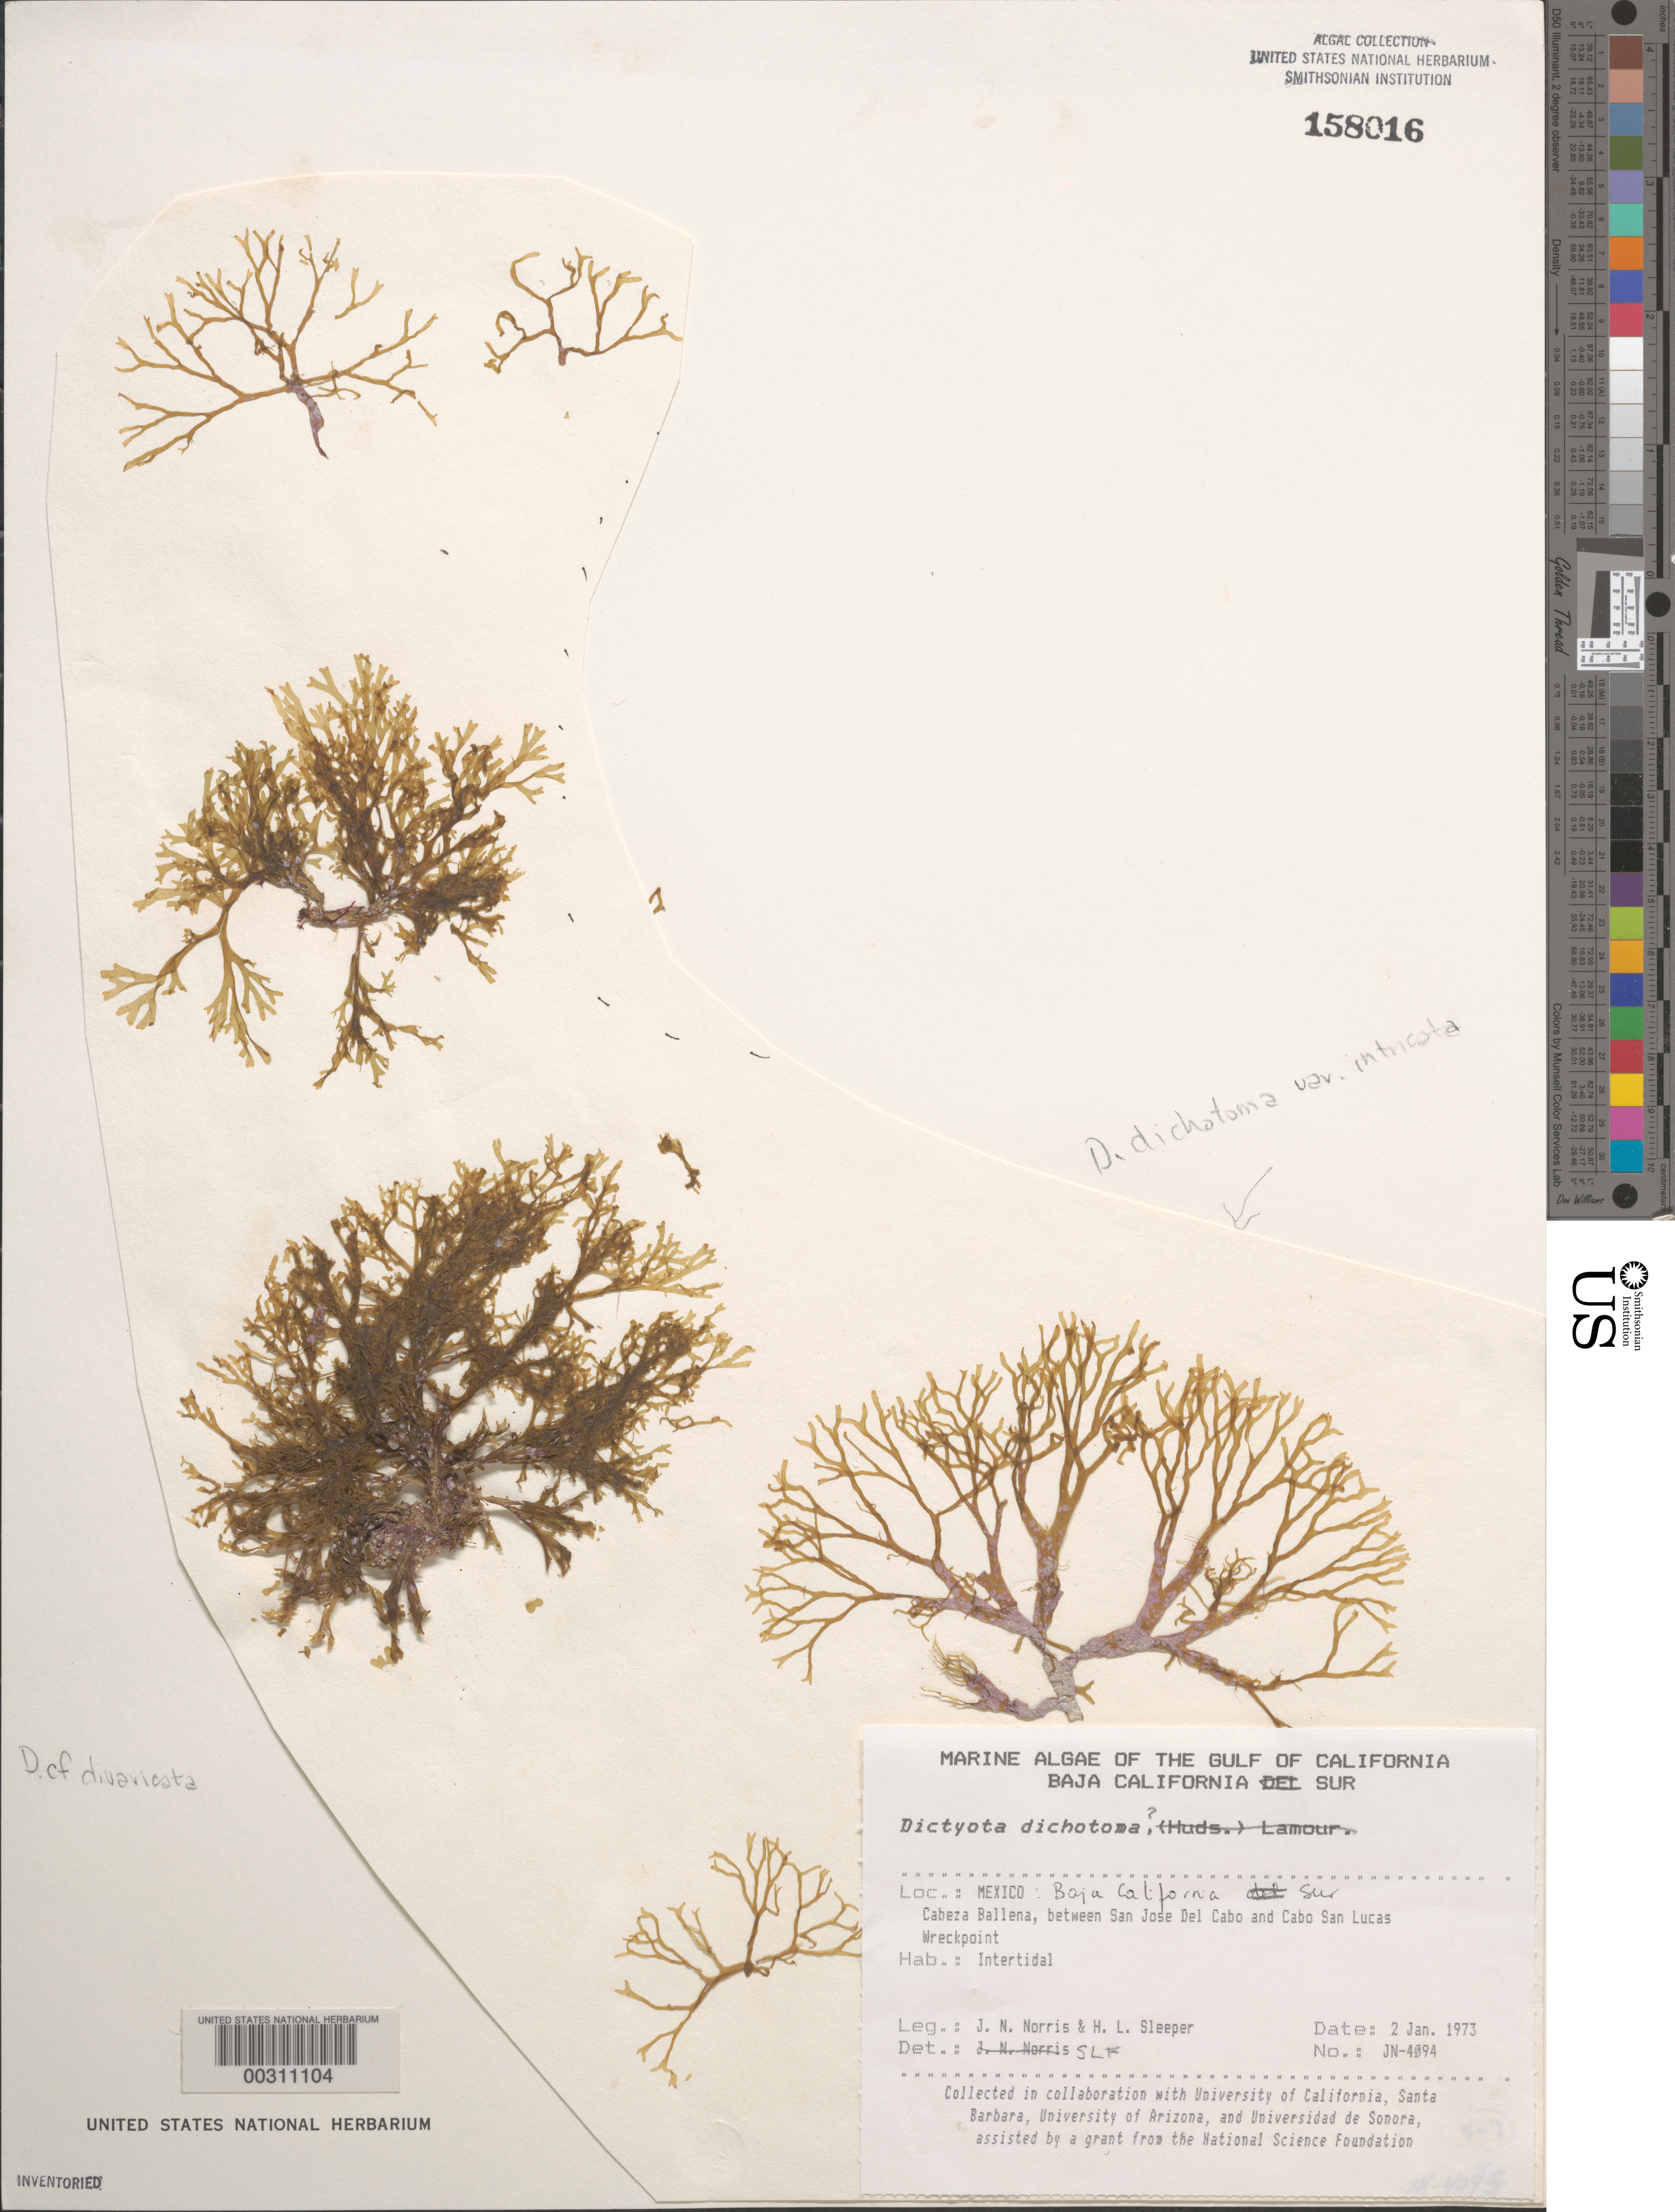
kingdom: Chromista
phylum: Ochrophyta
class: Phaeophyceae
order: Dictyotales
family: Dictyotaceae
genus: Dictyota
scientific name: Dictyota dichotoma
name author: (Huds.) J.V.Lamouroux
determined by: Norris, James N.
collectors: J. N. Norris & H. Sleeper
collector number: JN-4094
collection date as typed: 02 Jan 1973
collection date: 1973-01-02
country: Mexico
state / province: Baja California Sur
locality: Cabeza Ballena, between San Jose del Cabo and Cabo San Lucas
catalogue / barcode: US 158016